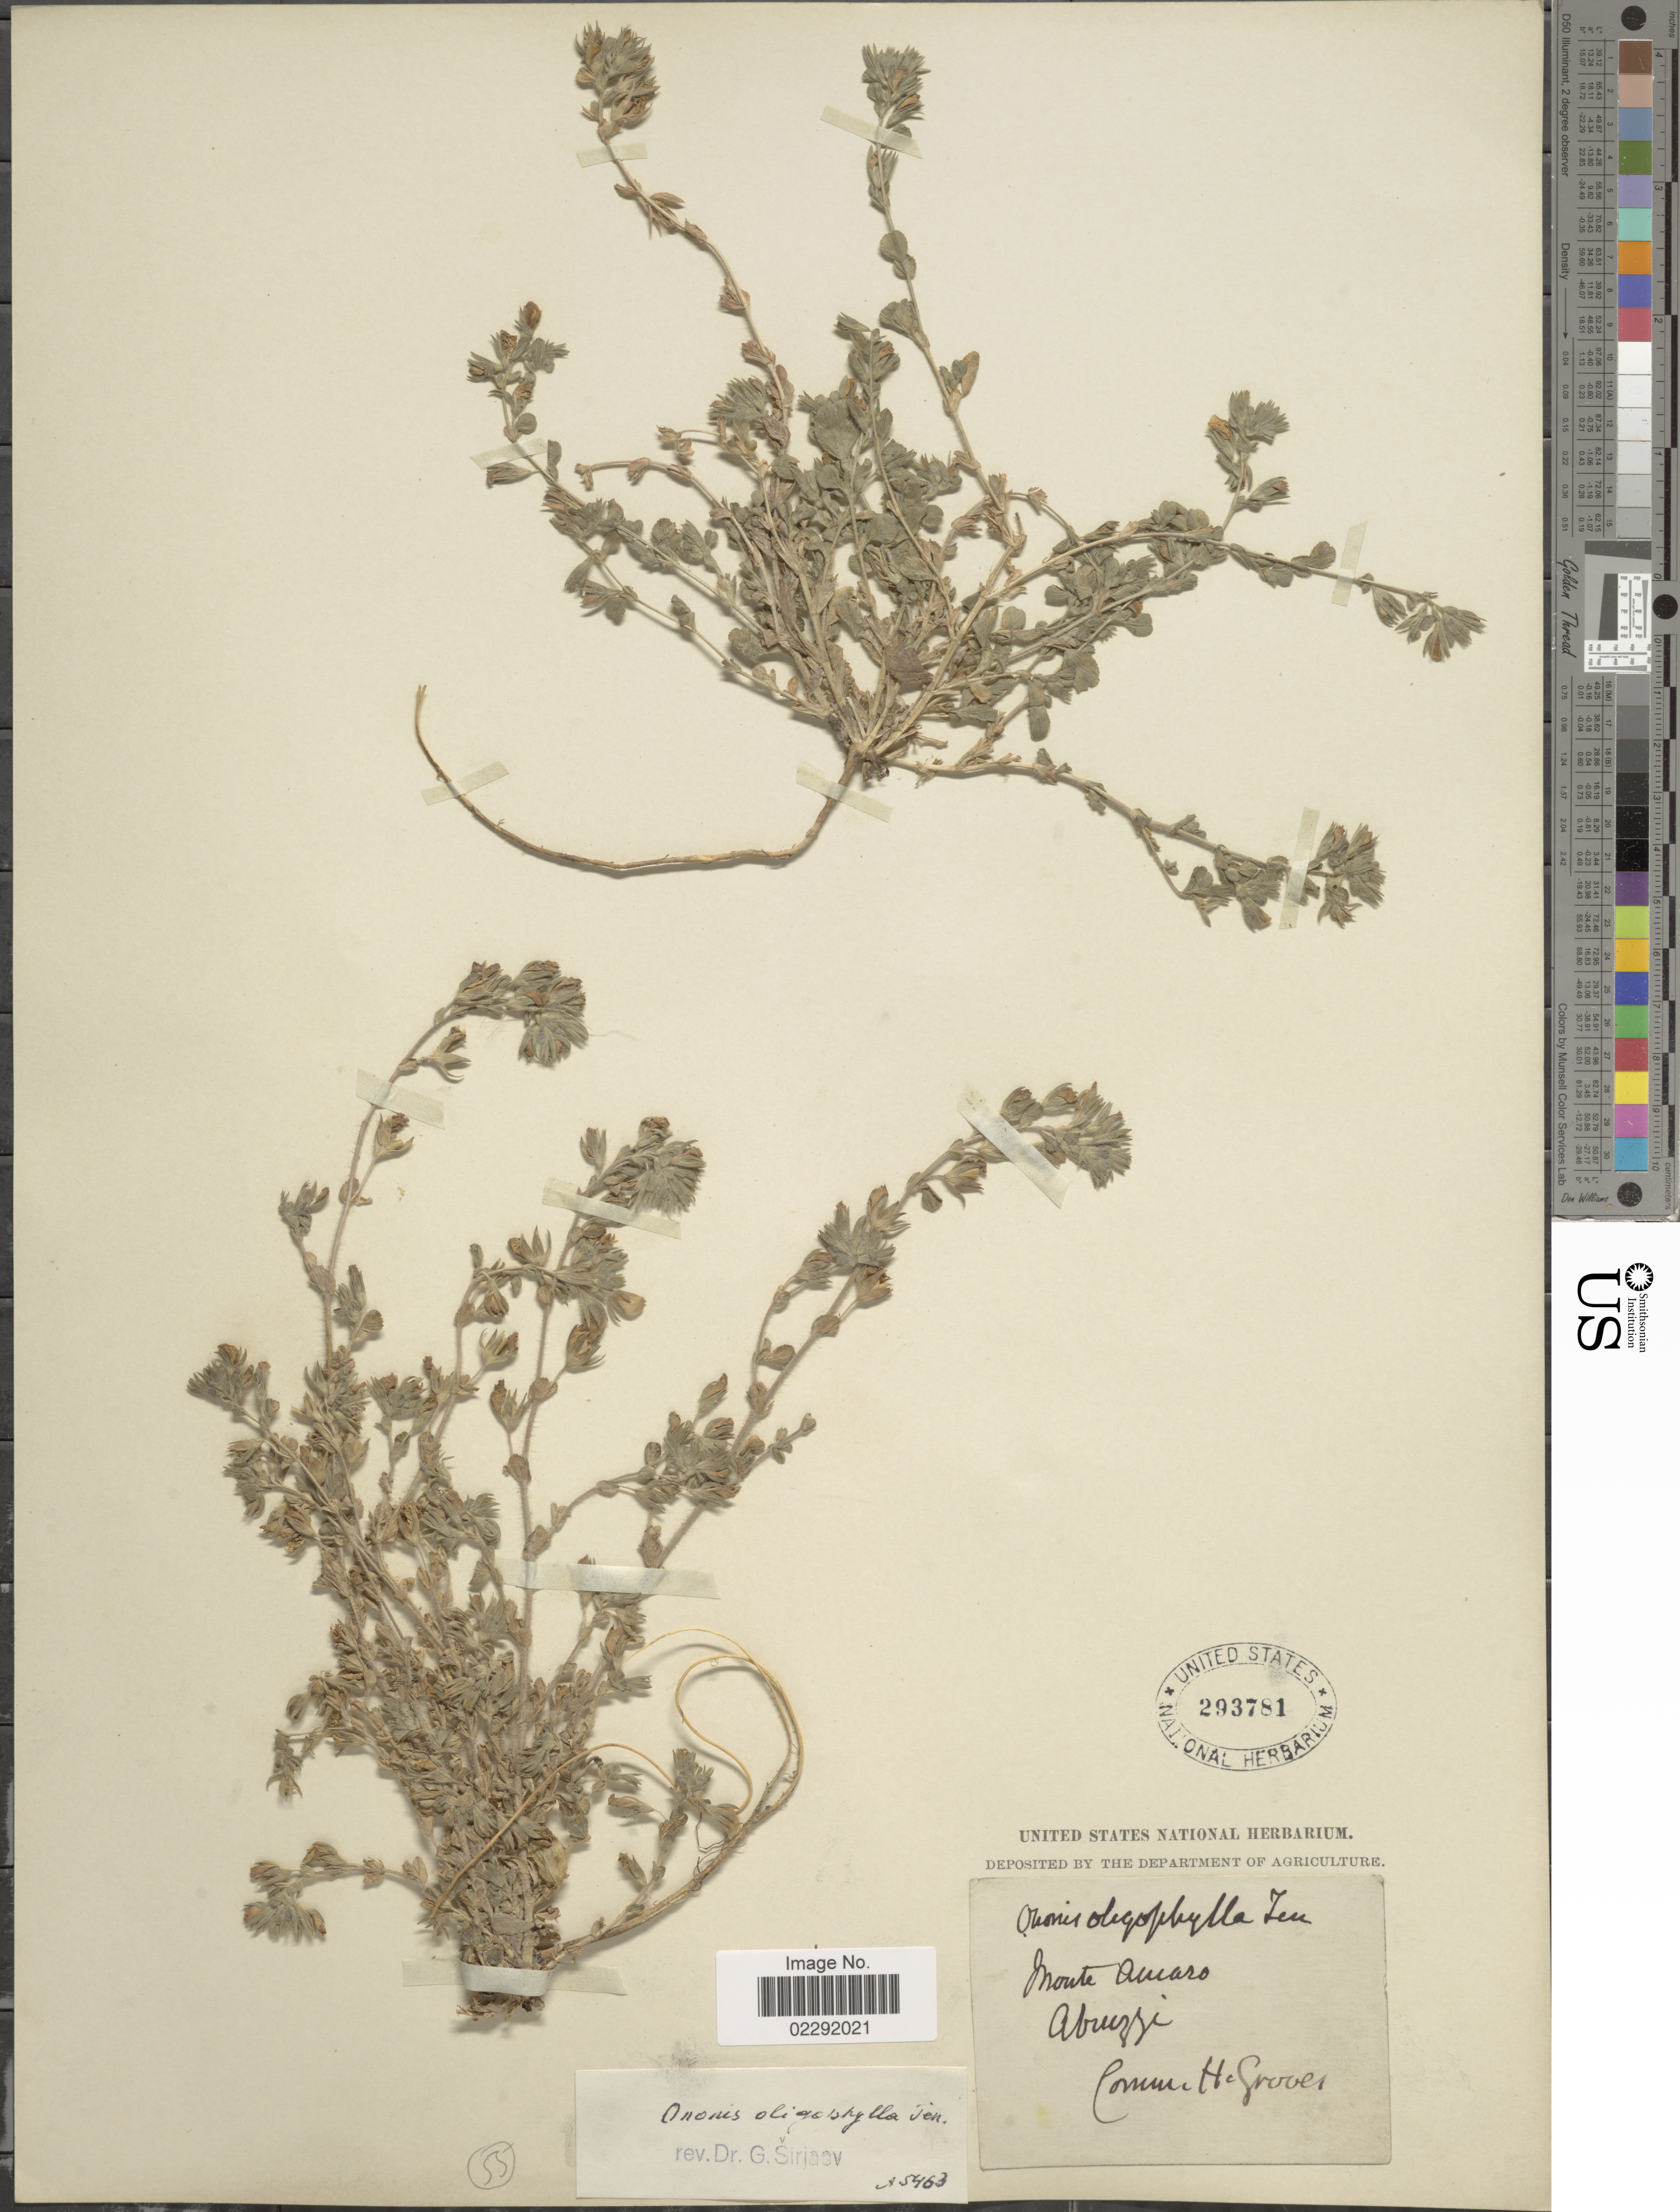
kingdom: Plantae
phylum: Tracheophyta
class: Magnoliopsida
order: Fabales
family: Fabaceae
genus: Ononis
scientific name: Ononis oligophylla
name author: Ten.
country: Italy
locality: Monte Ancaro, Abruzzi [interpreted].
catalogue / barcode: US 293781